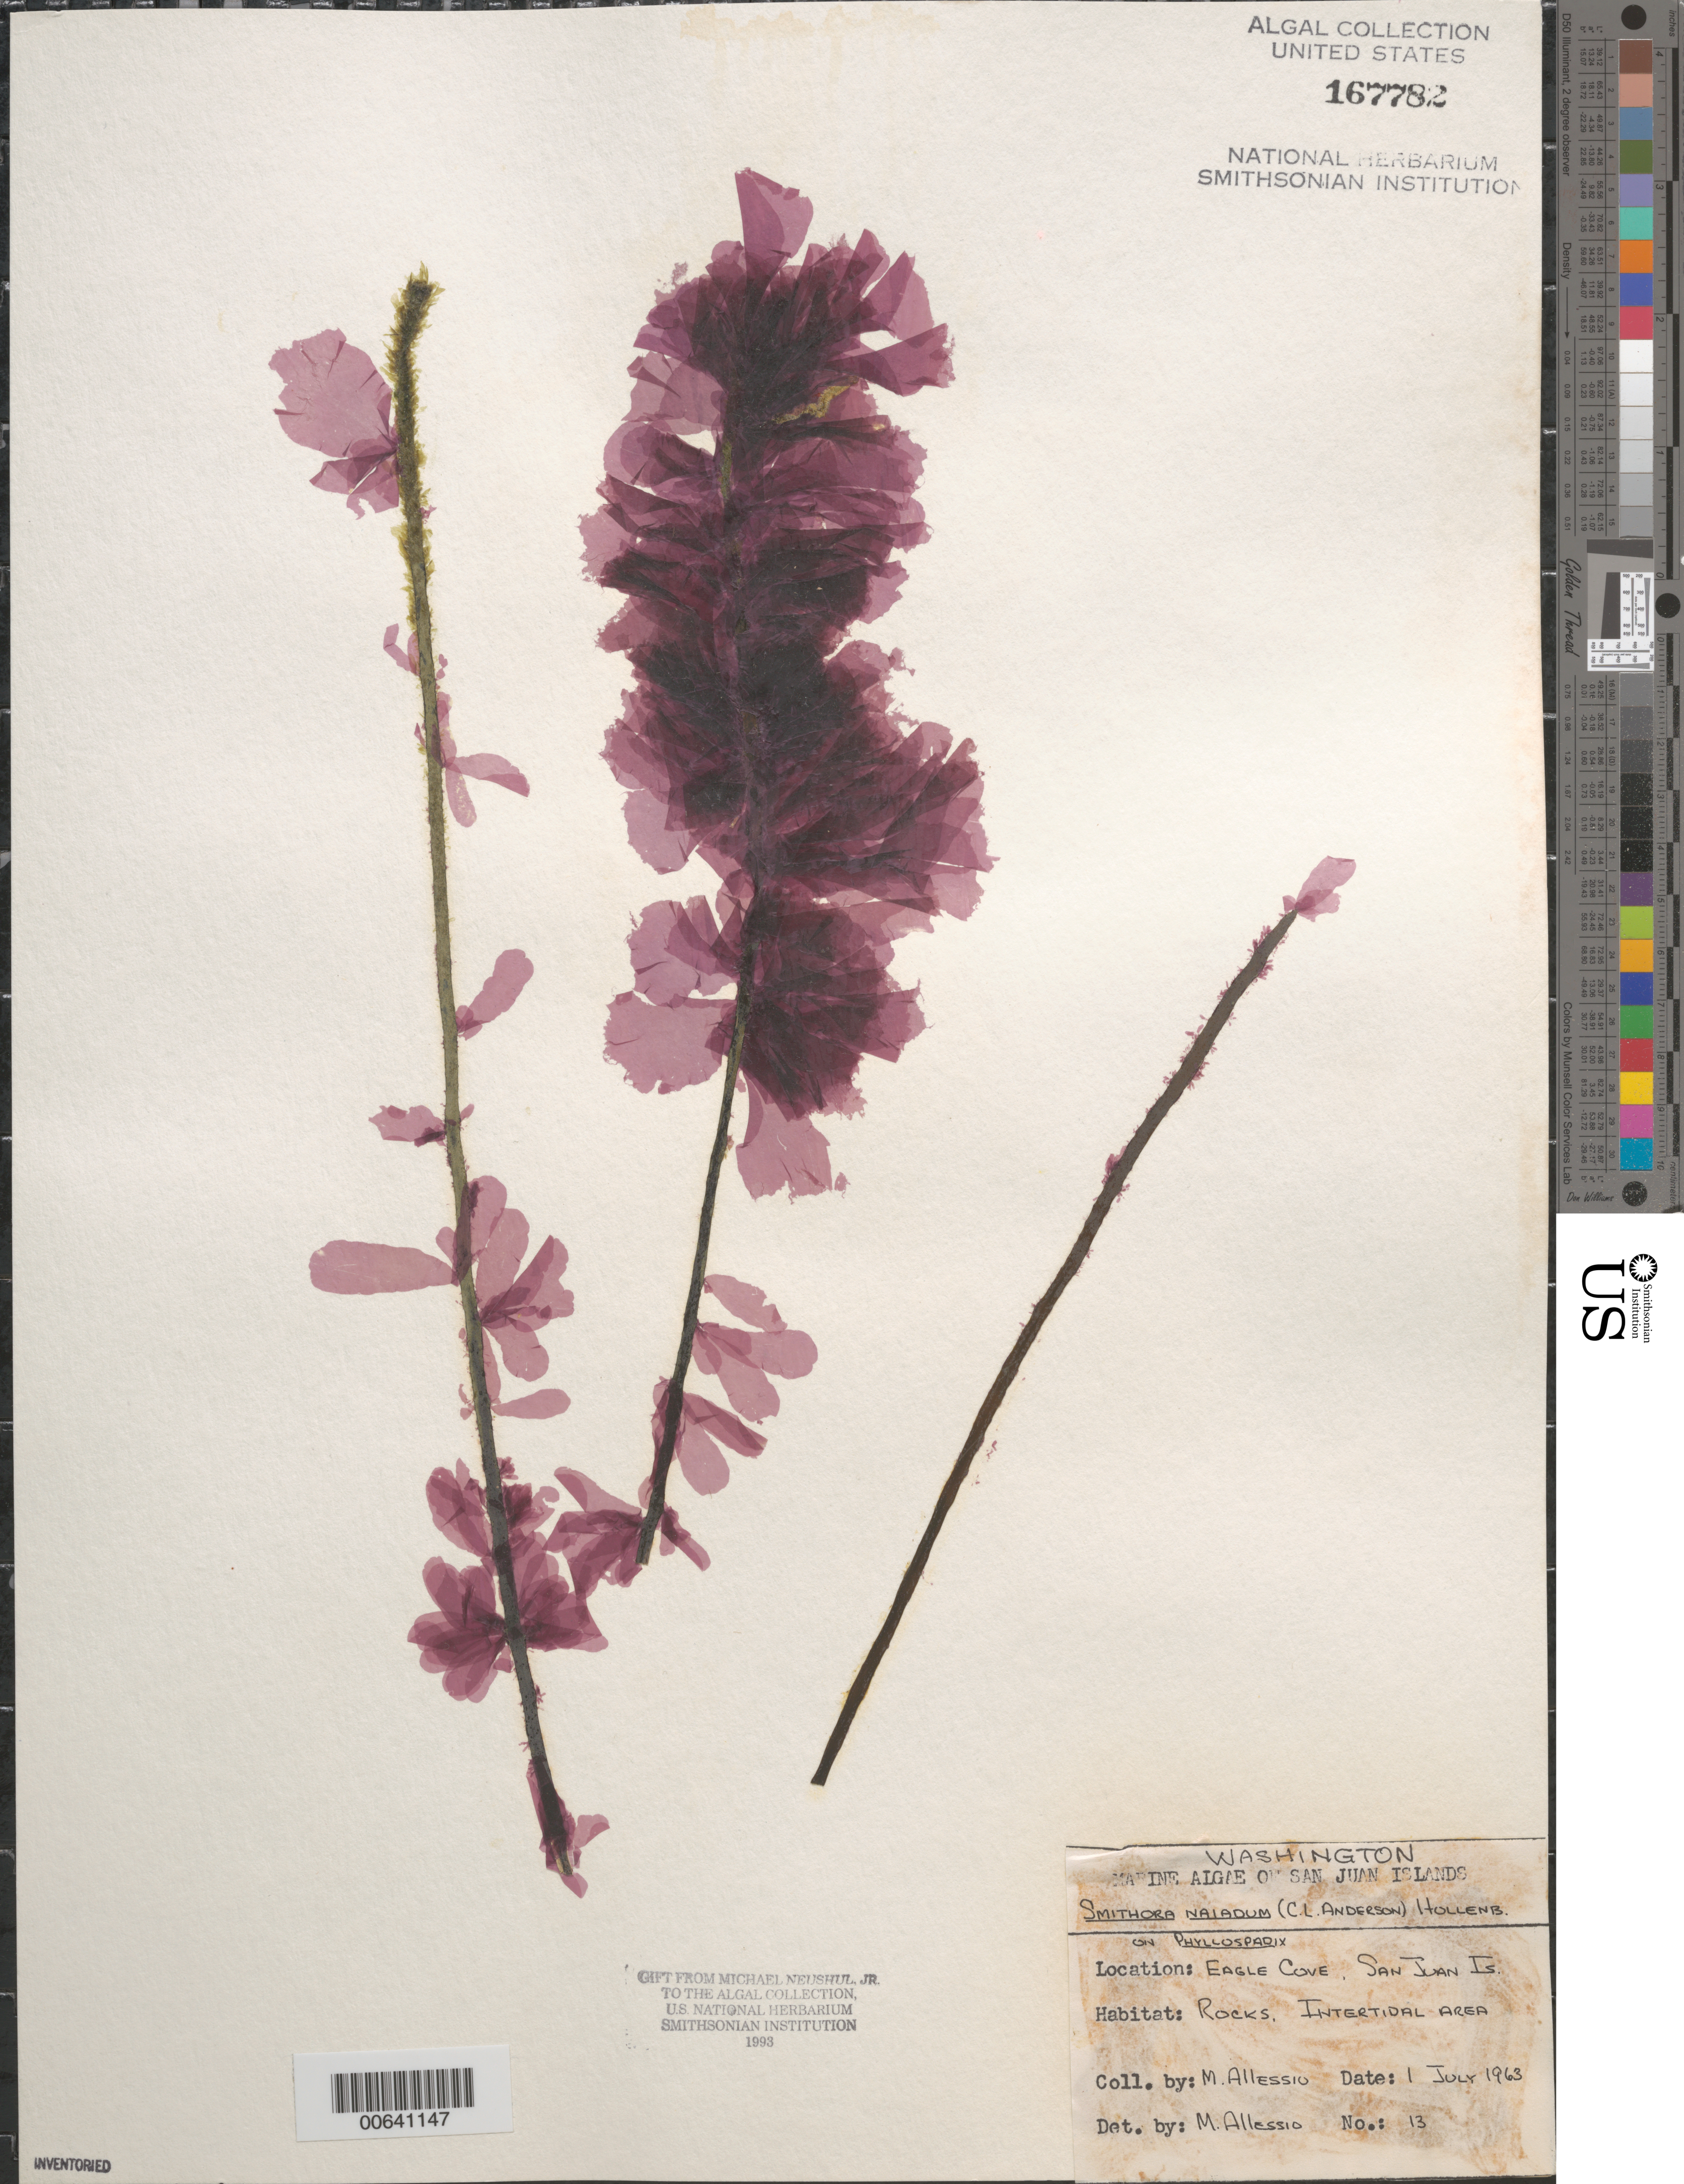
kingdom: Plantae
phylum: Rhodophyta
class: Compsopogonophyceae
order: Erythropeltidales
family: Erythrotrichiaceae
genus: Smithora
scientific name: Smithora naiadum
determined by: Allessio, M.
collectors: M. Allessio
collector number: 13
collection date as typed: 01 Jul 1963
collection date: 1963-07-01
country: United States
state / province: Washington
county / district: San Juan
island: San Juan Island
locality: Eagle Cove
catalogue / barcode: US 167782